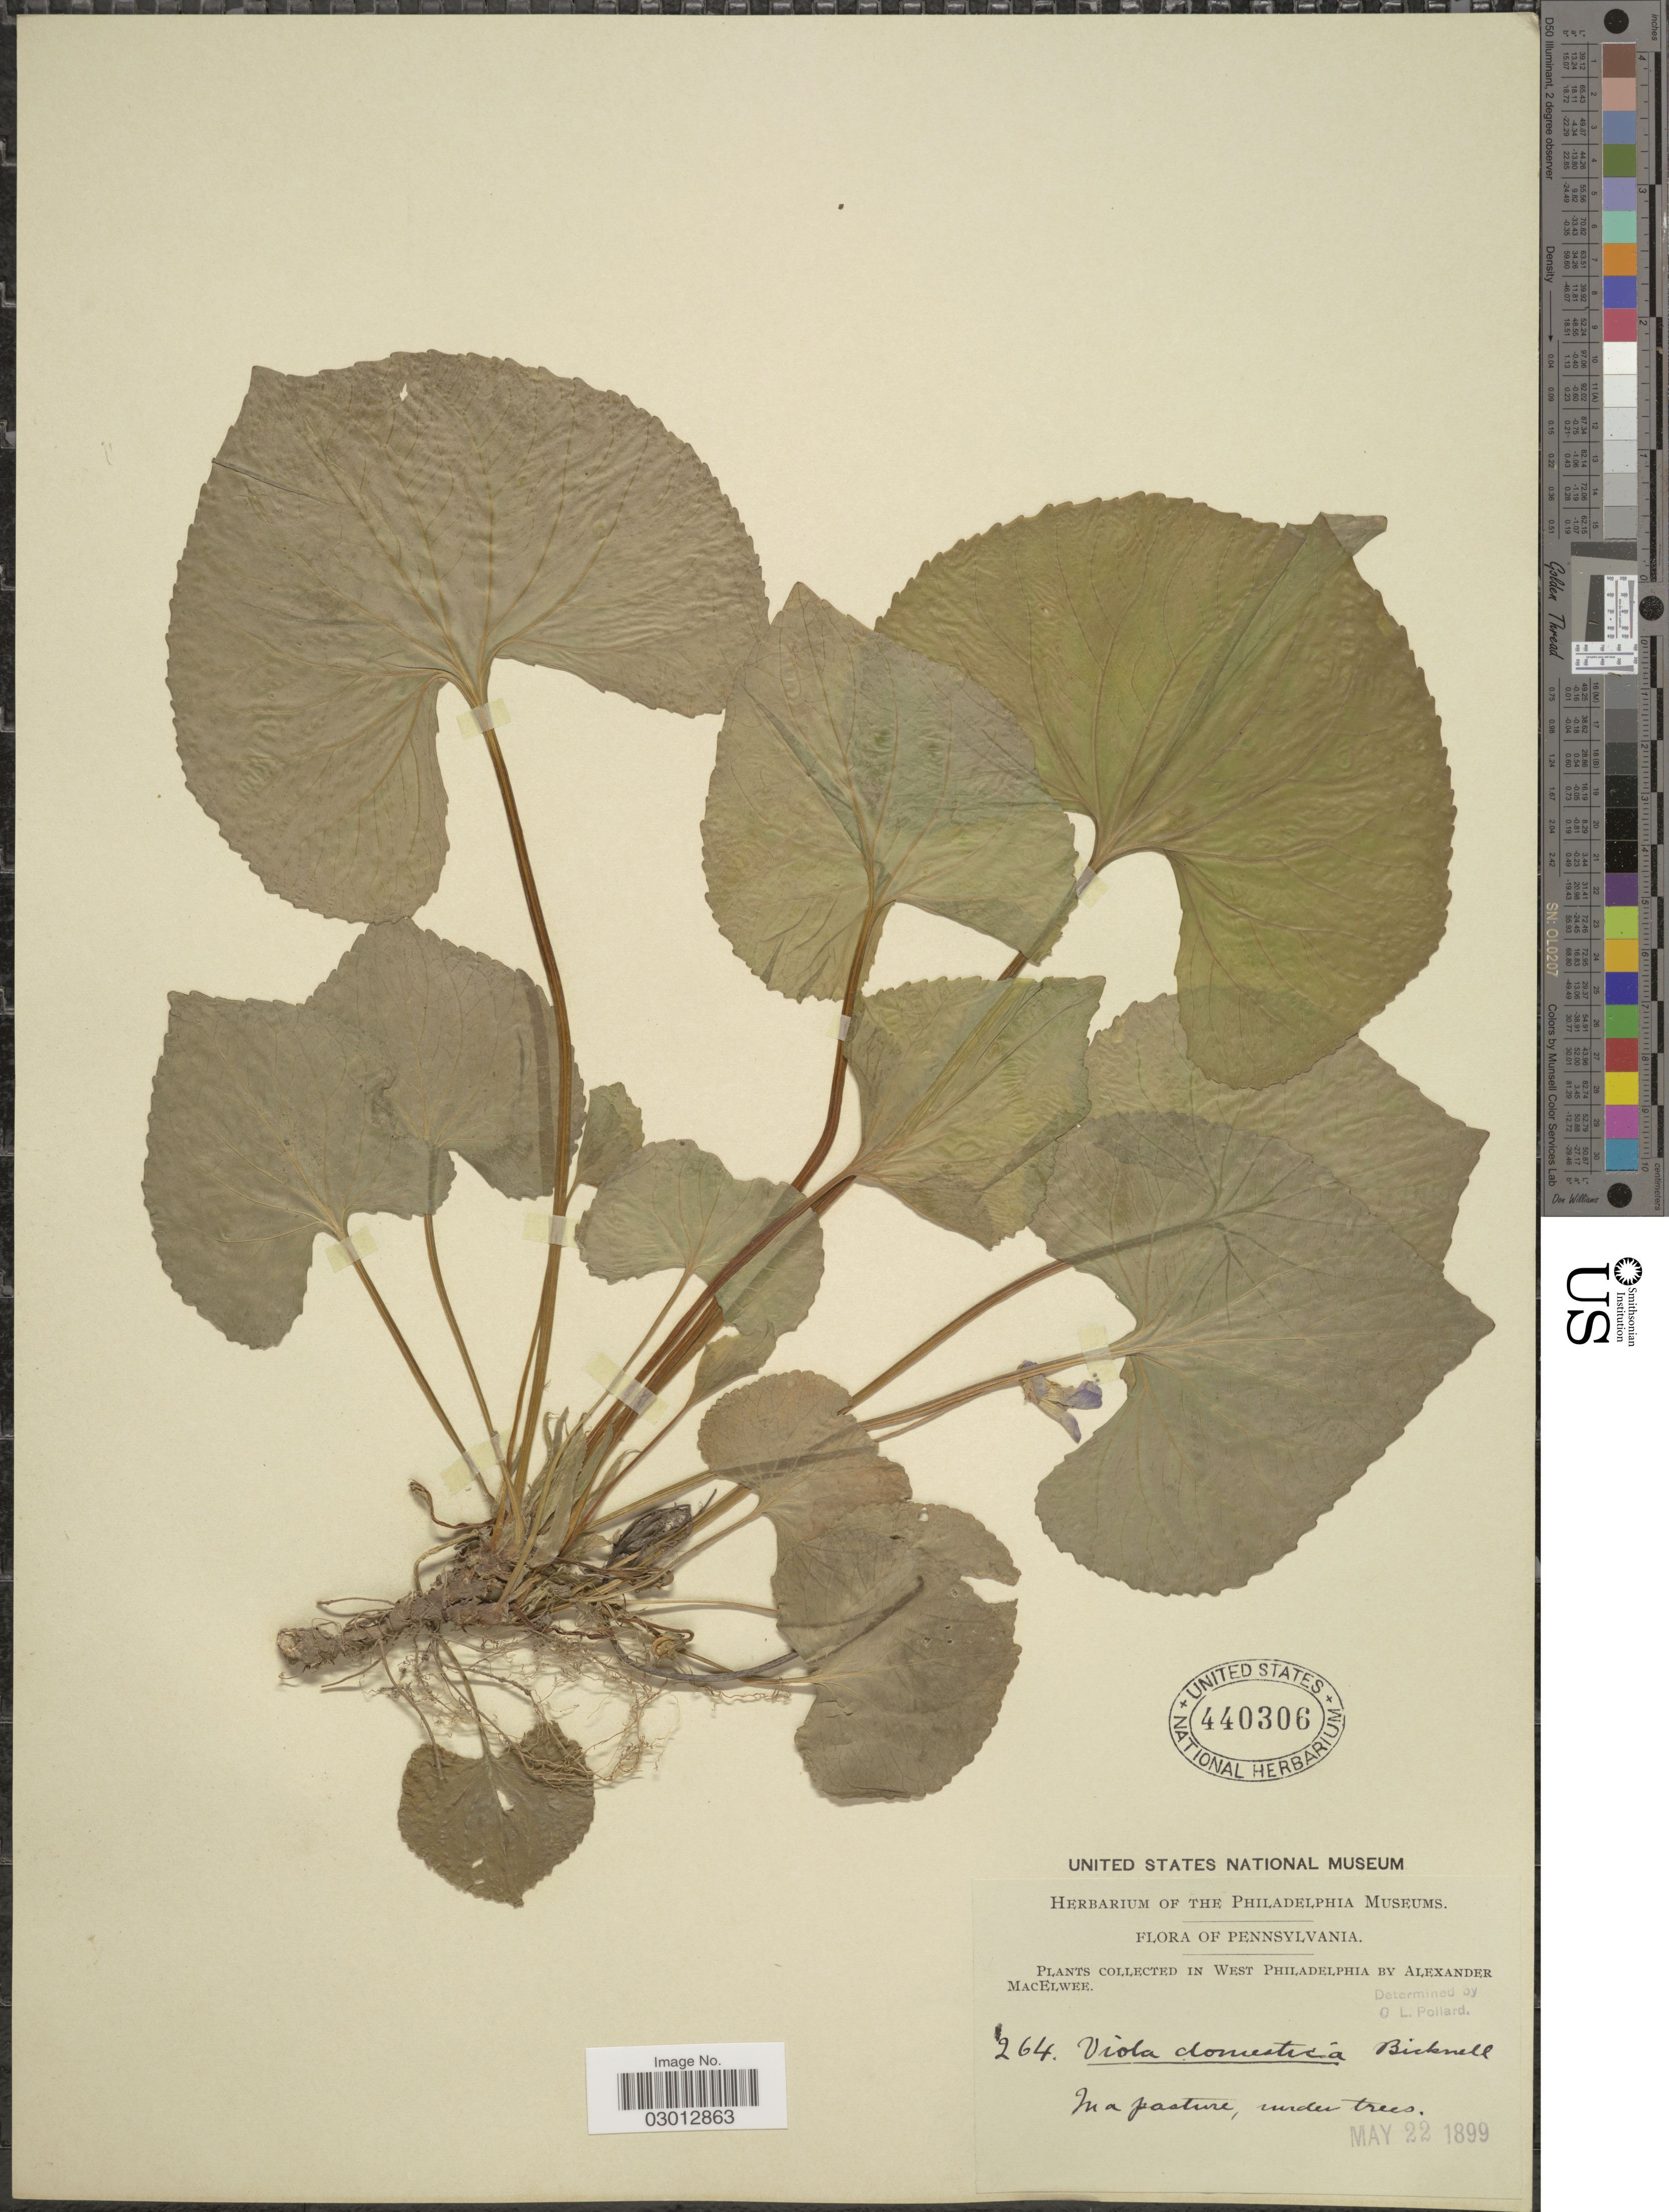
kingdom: Plantae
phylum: Tracheophyta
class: Magnoliopsida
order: Malpighiales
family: Violaceae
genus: Viola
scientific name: Viola papilionacea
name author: Pursh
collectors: A. MacElwee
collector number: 264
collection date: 1899-05-22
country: United States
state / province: Pennsylvania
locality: In West Philadelphia.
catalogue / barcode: US 440306